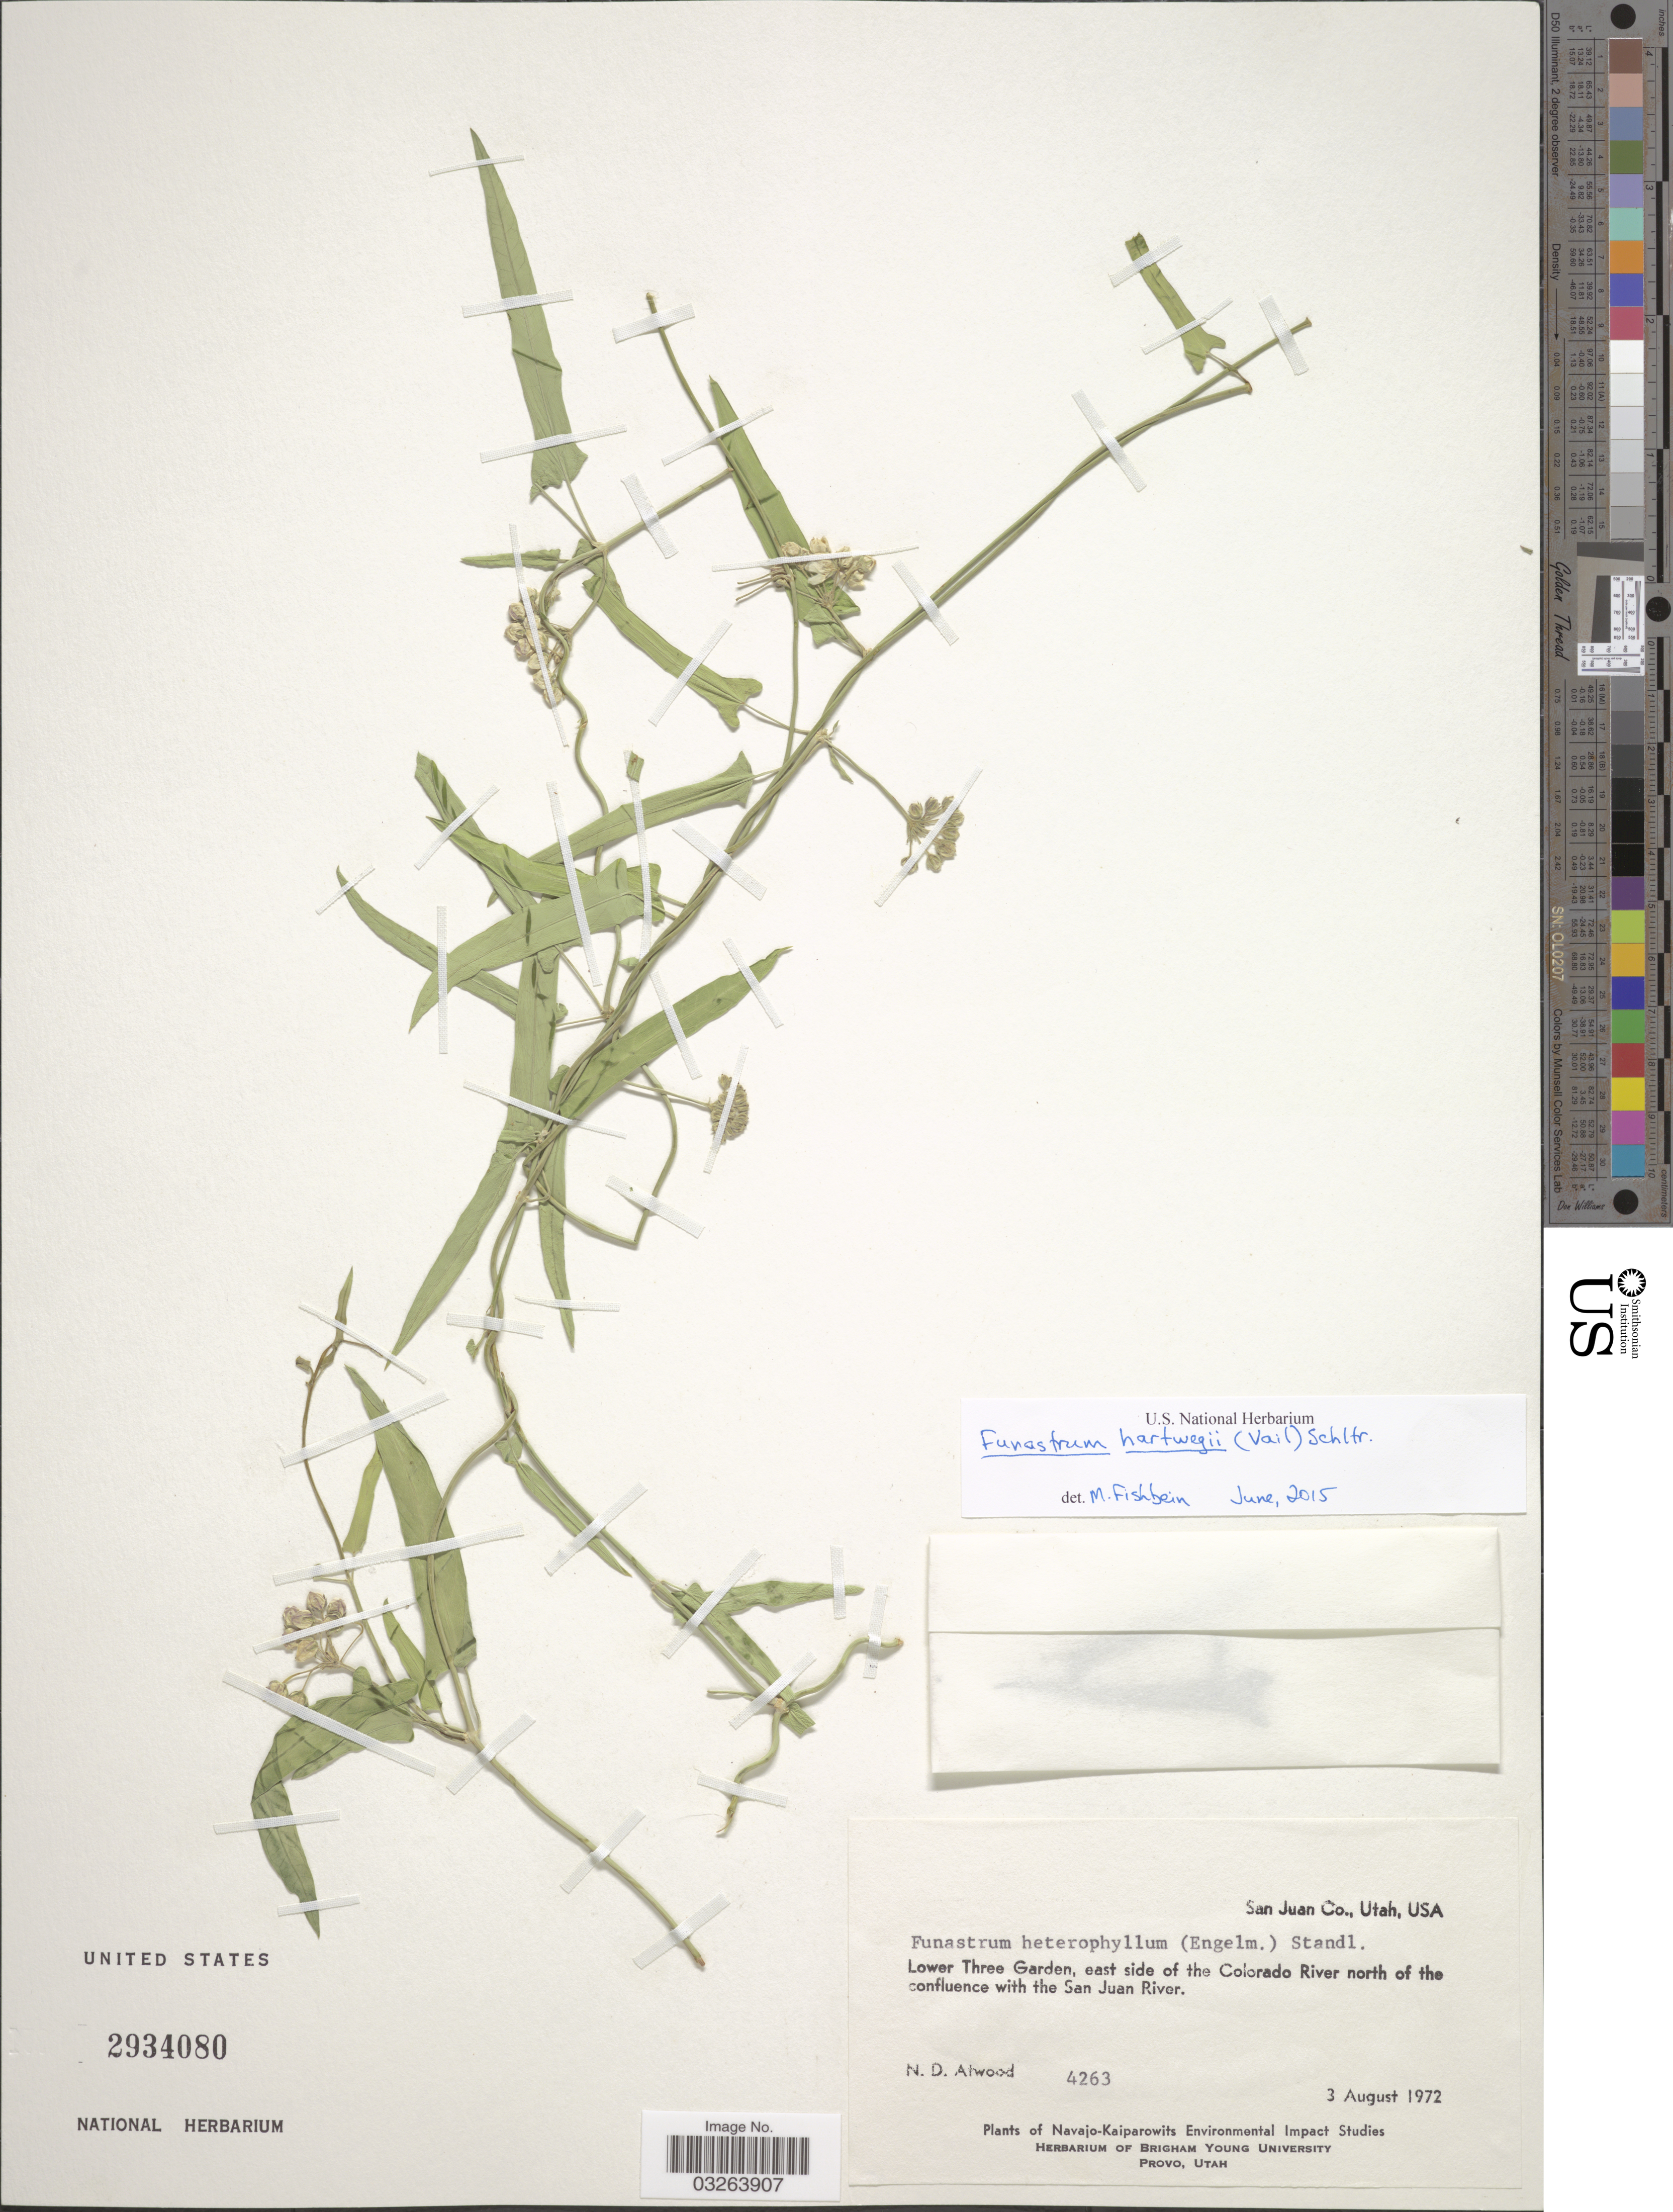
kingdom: Plantae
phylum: Tracheophyta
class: Magnoliopsida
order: Gentianales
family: Apocynaceae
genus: Funastrum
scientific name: Funastrum hartwegii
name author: Schltr.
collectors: N. Atwood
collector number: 4263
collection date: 1972-08-03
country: United States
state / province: Utah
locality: USA. San Juan Co. Lower Three Garden, east side of the Colorado River north of the confluence with the San Juan River.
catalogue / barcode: US 2934080